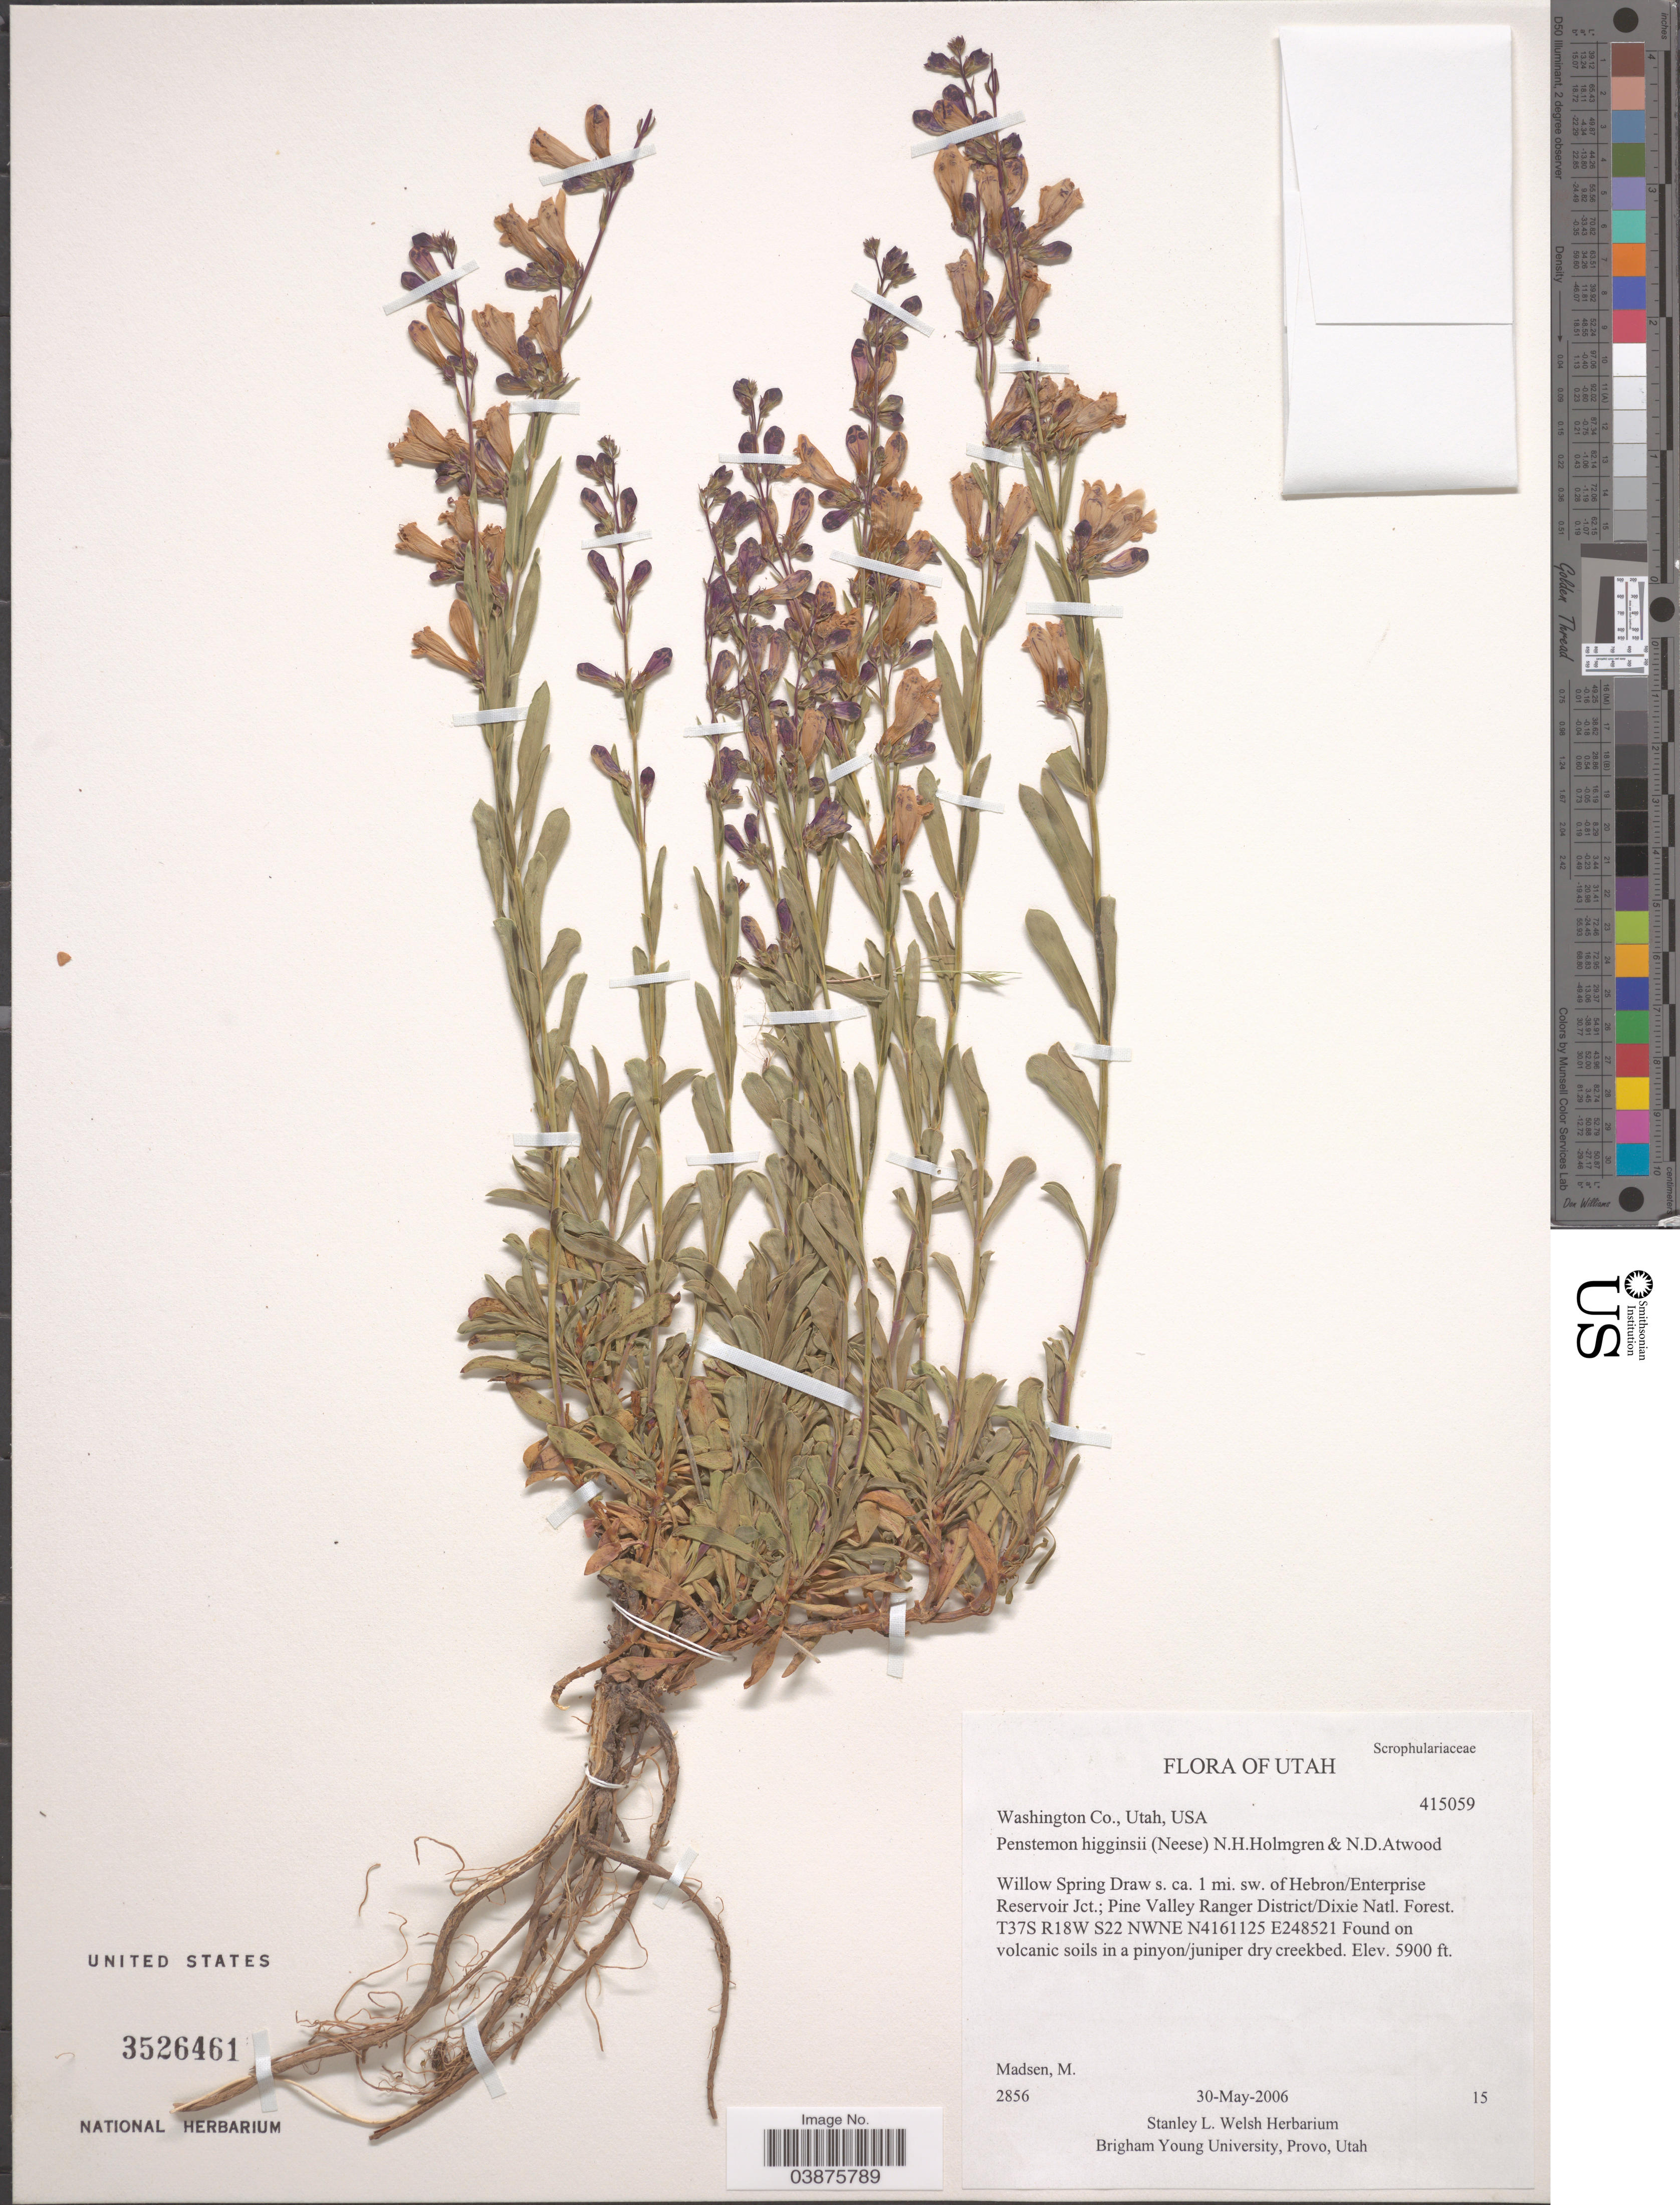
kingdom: Plantae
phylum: Tracheophyta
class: Magnoliopsida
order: Lamiales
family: Plantaginaceae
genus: Penstemon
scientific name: Penstemon higginsii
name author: (Neese) N.H. Holmgren & N.D. Atwood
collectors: M. Madsen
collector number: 2856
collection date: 2006-05-30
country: United States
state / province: Utah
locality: Washington Co. Willow Spring Draw s. ca. 1 mi. sw. of Hebron/Enterprise Reservoir Jct.; Pine Valley Ranger District/ Dixie Natl. Forest. T37S R18W S22 NWNE.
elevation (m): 1798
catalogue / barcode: US 3526461